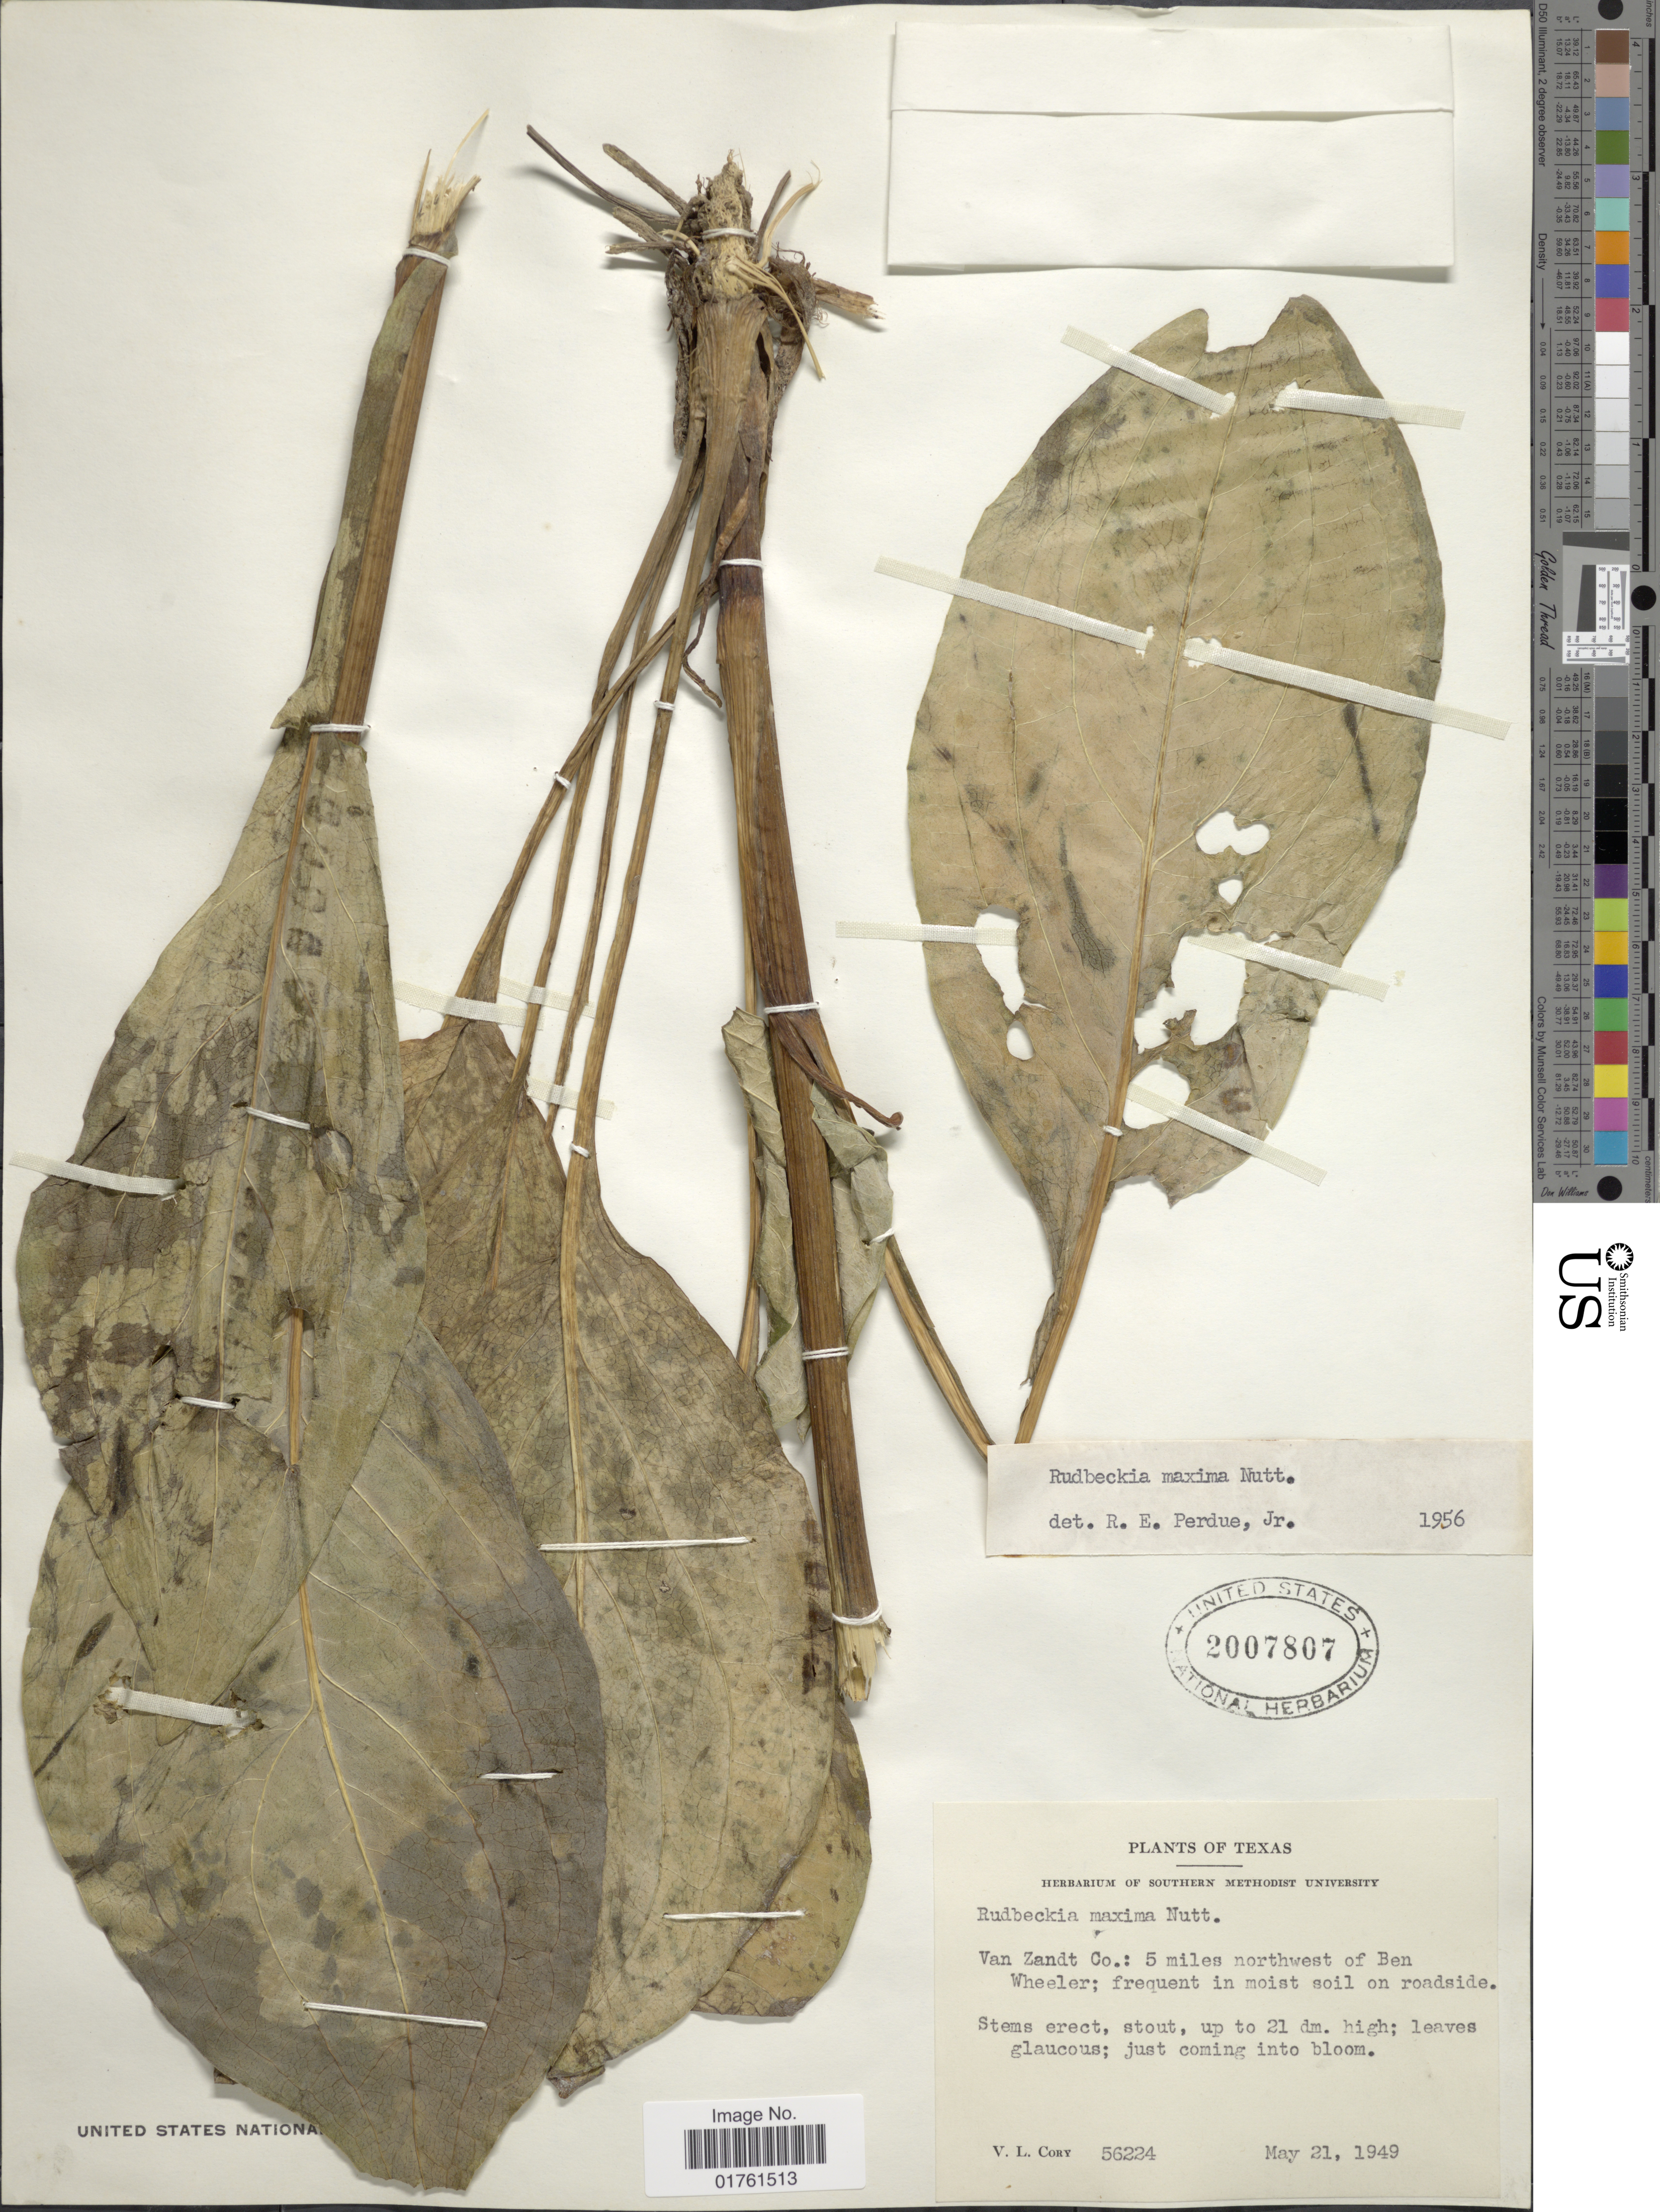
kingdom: Plantae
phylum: Tracheophyta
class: Magnoliopsida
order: Asterales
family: Asteraceae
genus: Rudbeckia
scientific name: Rudbeckia maxima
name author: Nutt.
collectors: V. Cory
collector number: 56224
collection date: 1949-05-21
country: United States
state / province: Texas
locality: Van Zandt Co: 5 miles northwest of Ben Wheeler; frequent in moist soil on roadside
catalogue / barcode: US 2007807